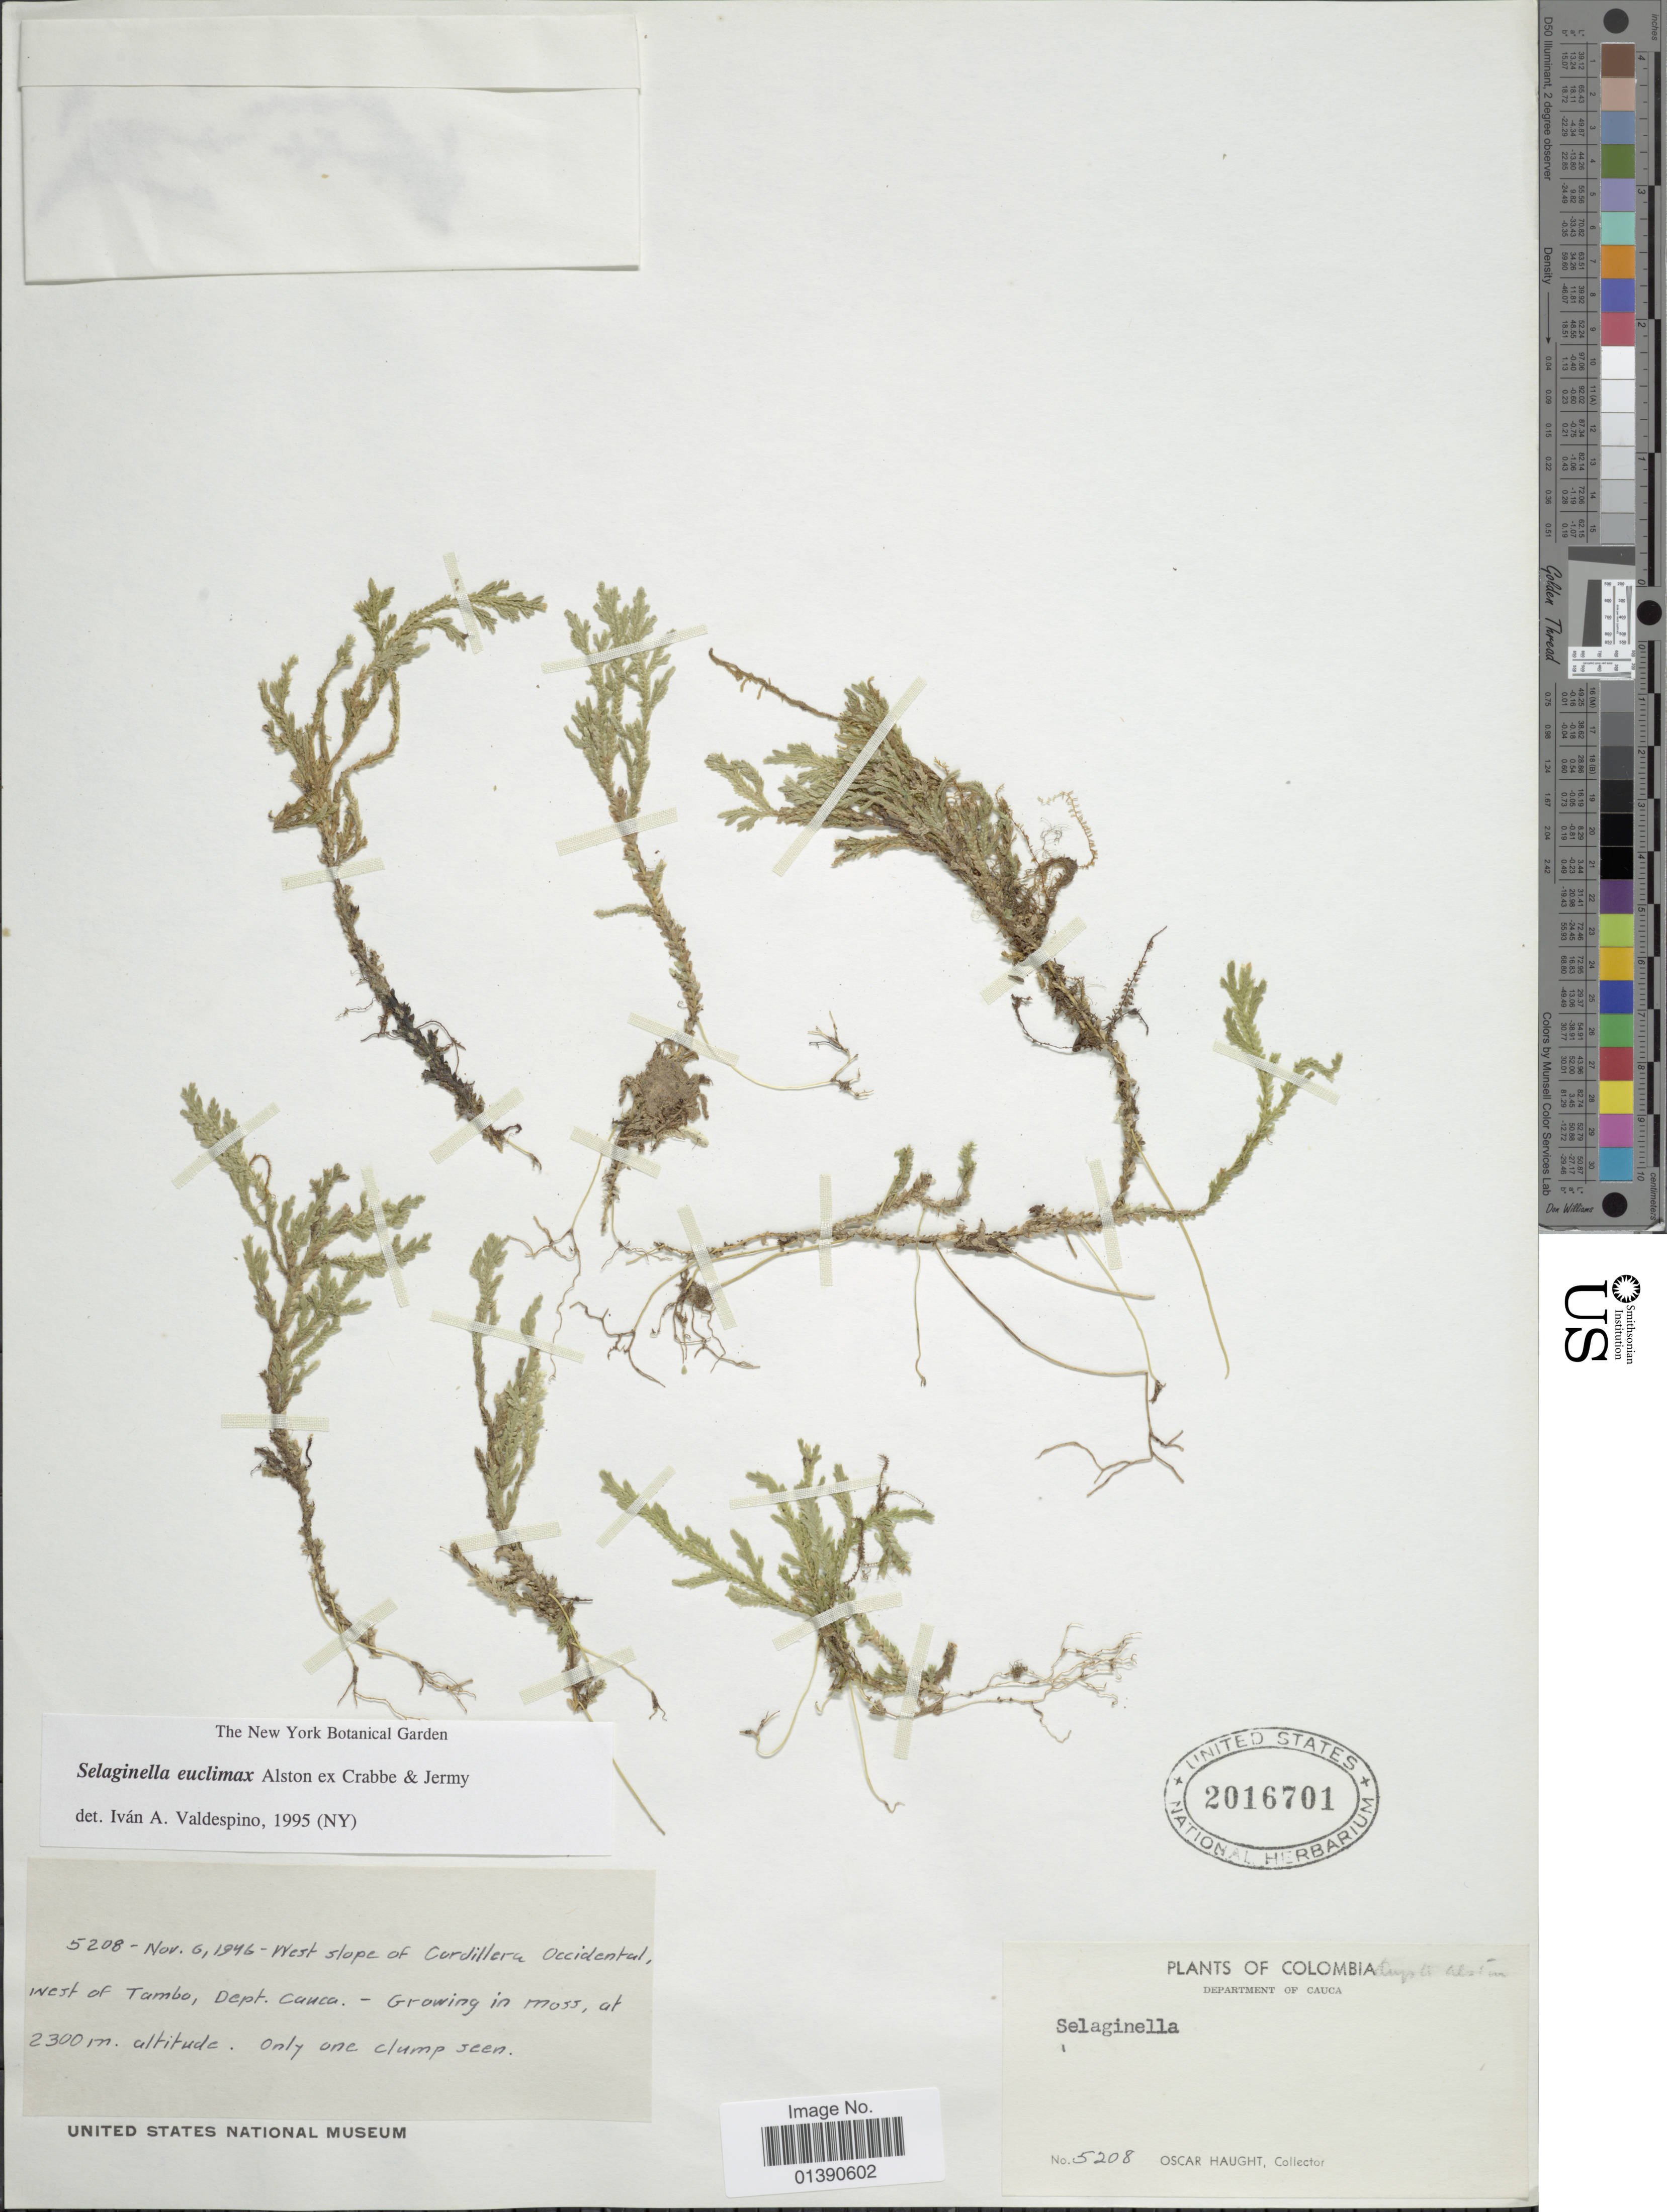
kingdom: Plantae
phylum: Tracheophyta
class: Lycopodiopsida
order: Selaginellales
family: Selaginellaceae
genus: Selaginella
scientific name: Selaginella euclimax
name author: Alston ex Crabbe & Jermy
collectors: O. L. Haught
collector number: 5208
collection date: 1946-11-06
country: Colombia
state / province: Cauca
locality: West slope of Cordillera Occiddental, West of Tumbo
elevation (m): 2300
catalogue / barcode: US 2016701